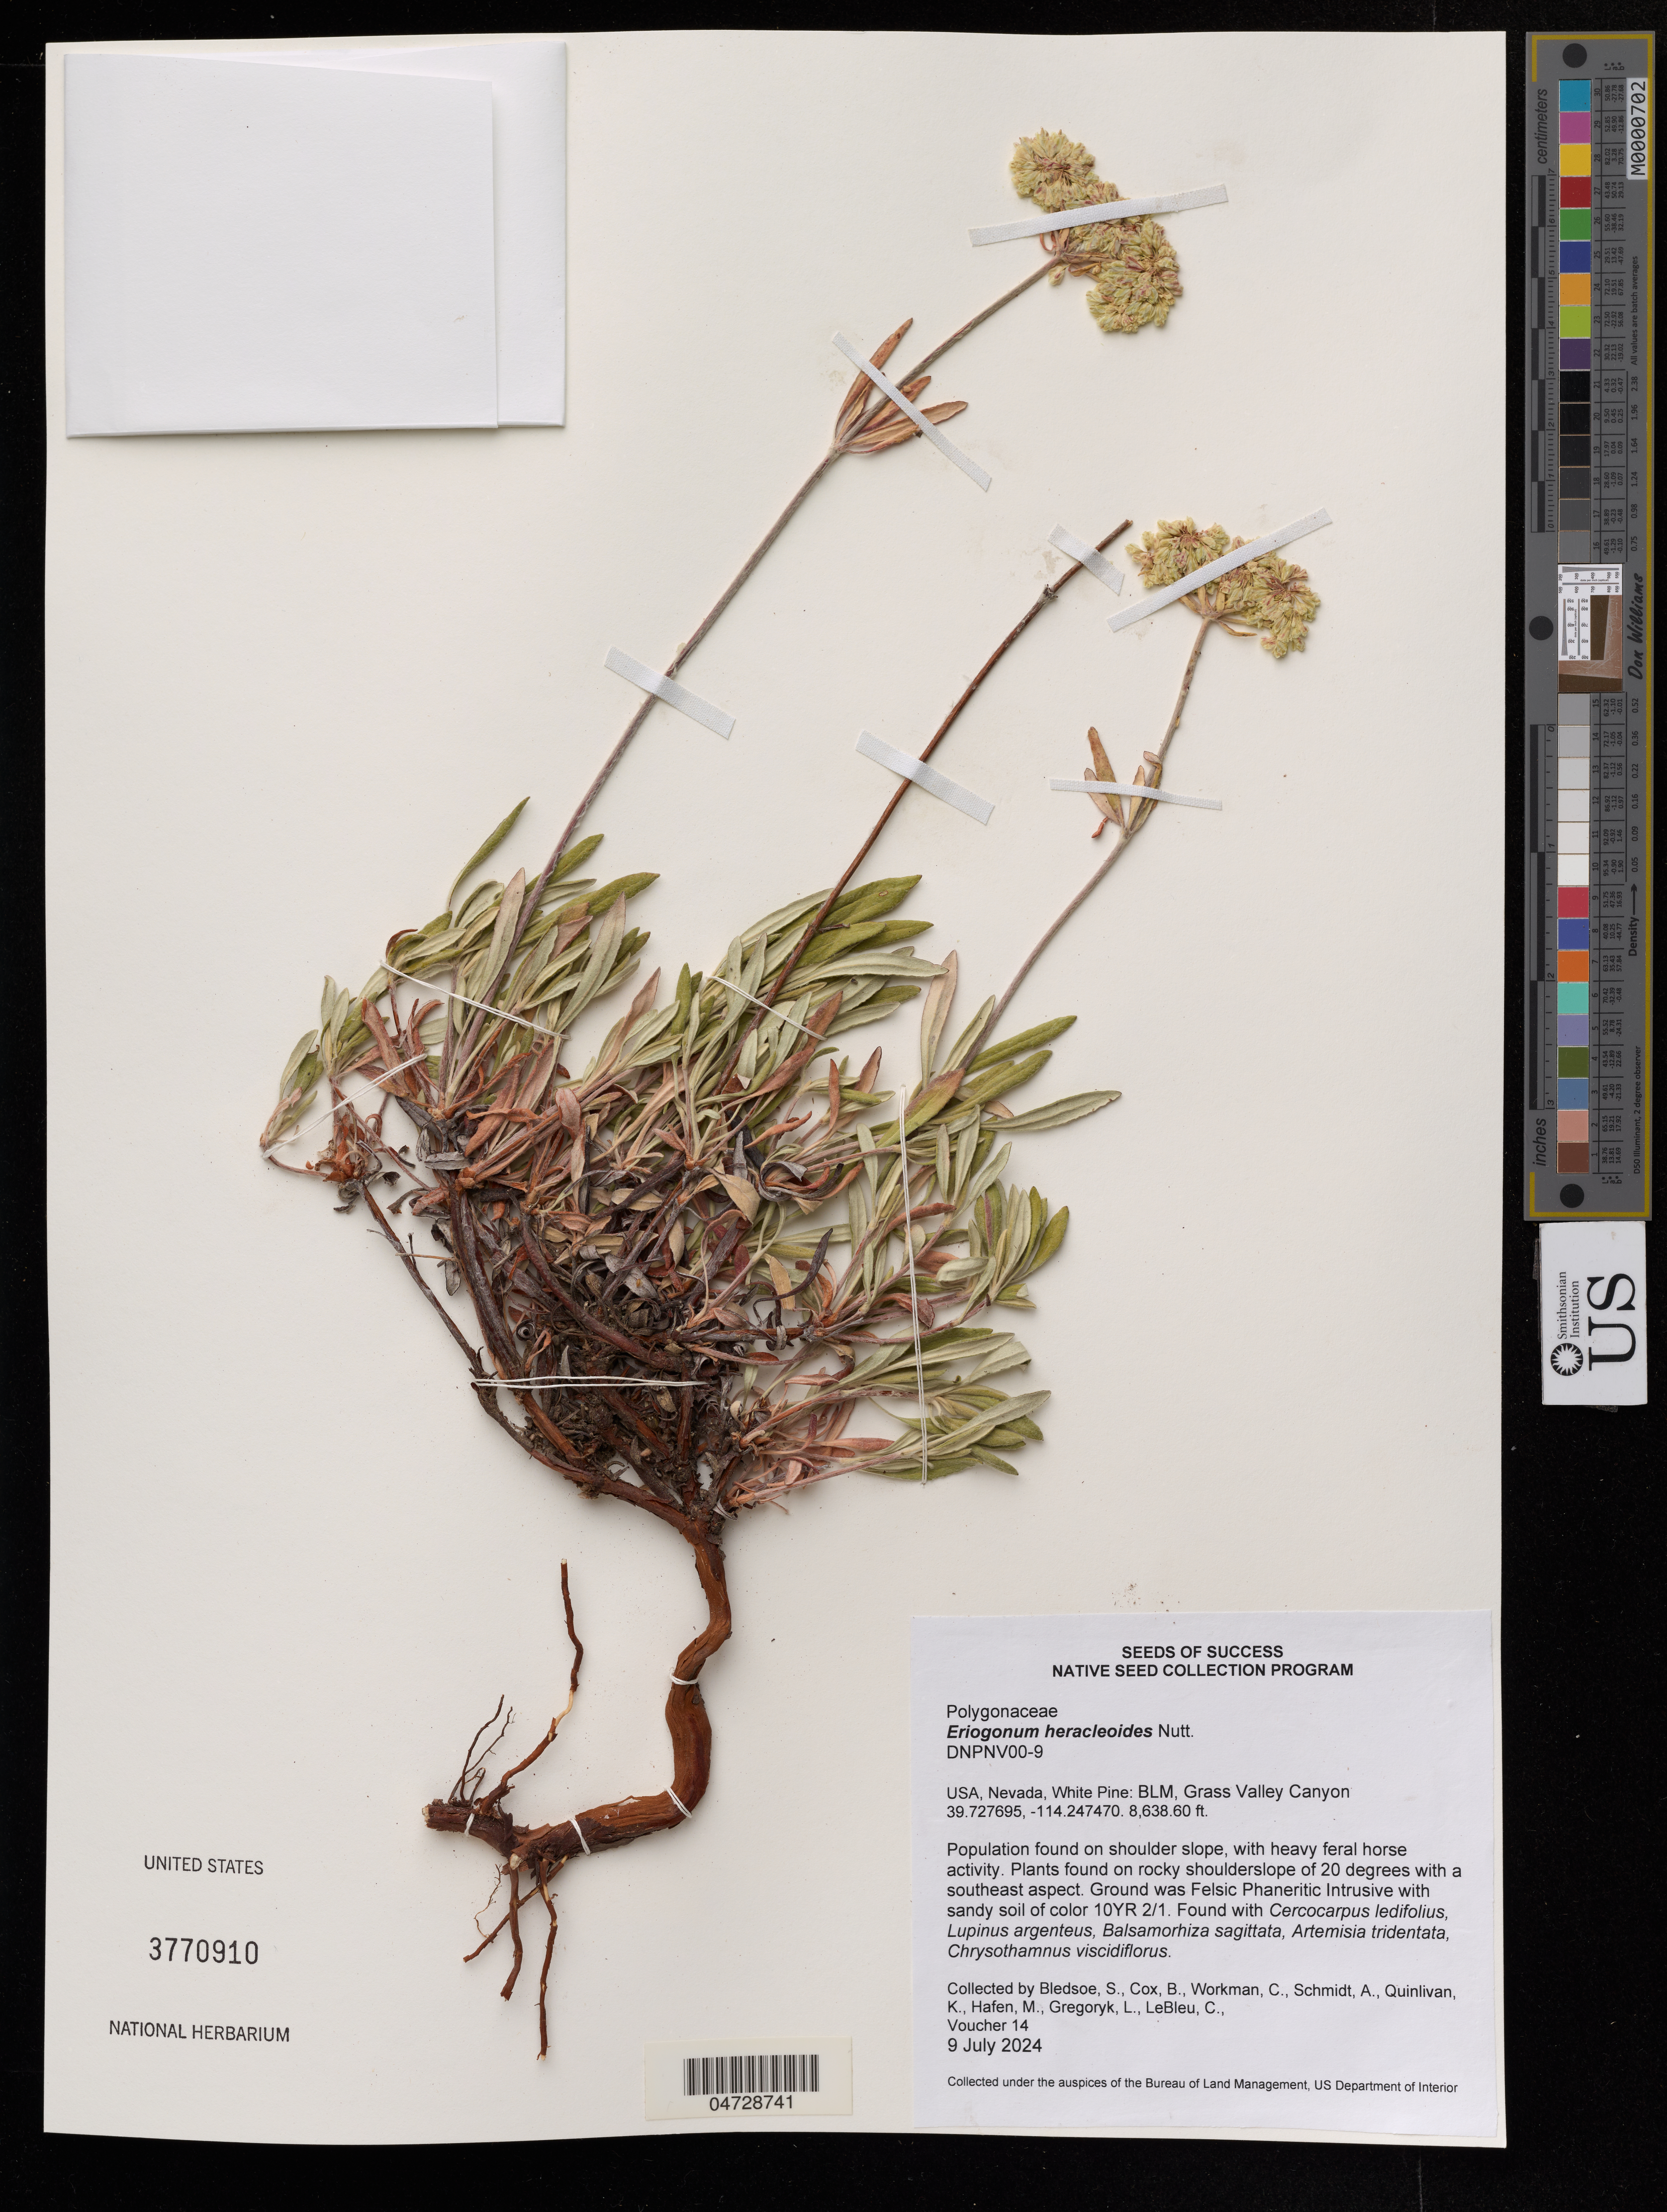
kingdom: Plantae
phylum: Tracheophyta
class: Magnoliopsida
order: Caryophyllales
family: Polygonaceae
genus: Eriogonum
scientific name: Eriogonum heracleoides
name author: Nutt.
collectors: S. Bledsoe, B. Cox & C. Workman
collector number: DNPNV00-9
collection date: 2024-07-09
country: United States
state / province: Nevada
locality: White Pine: BLM, Grass Valley Canyon.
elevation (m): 2633.05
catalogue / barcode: US 3770910